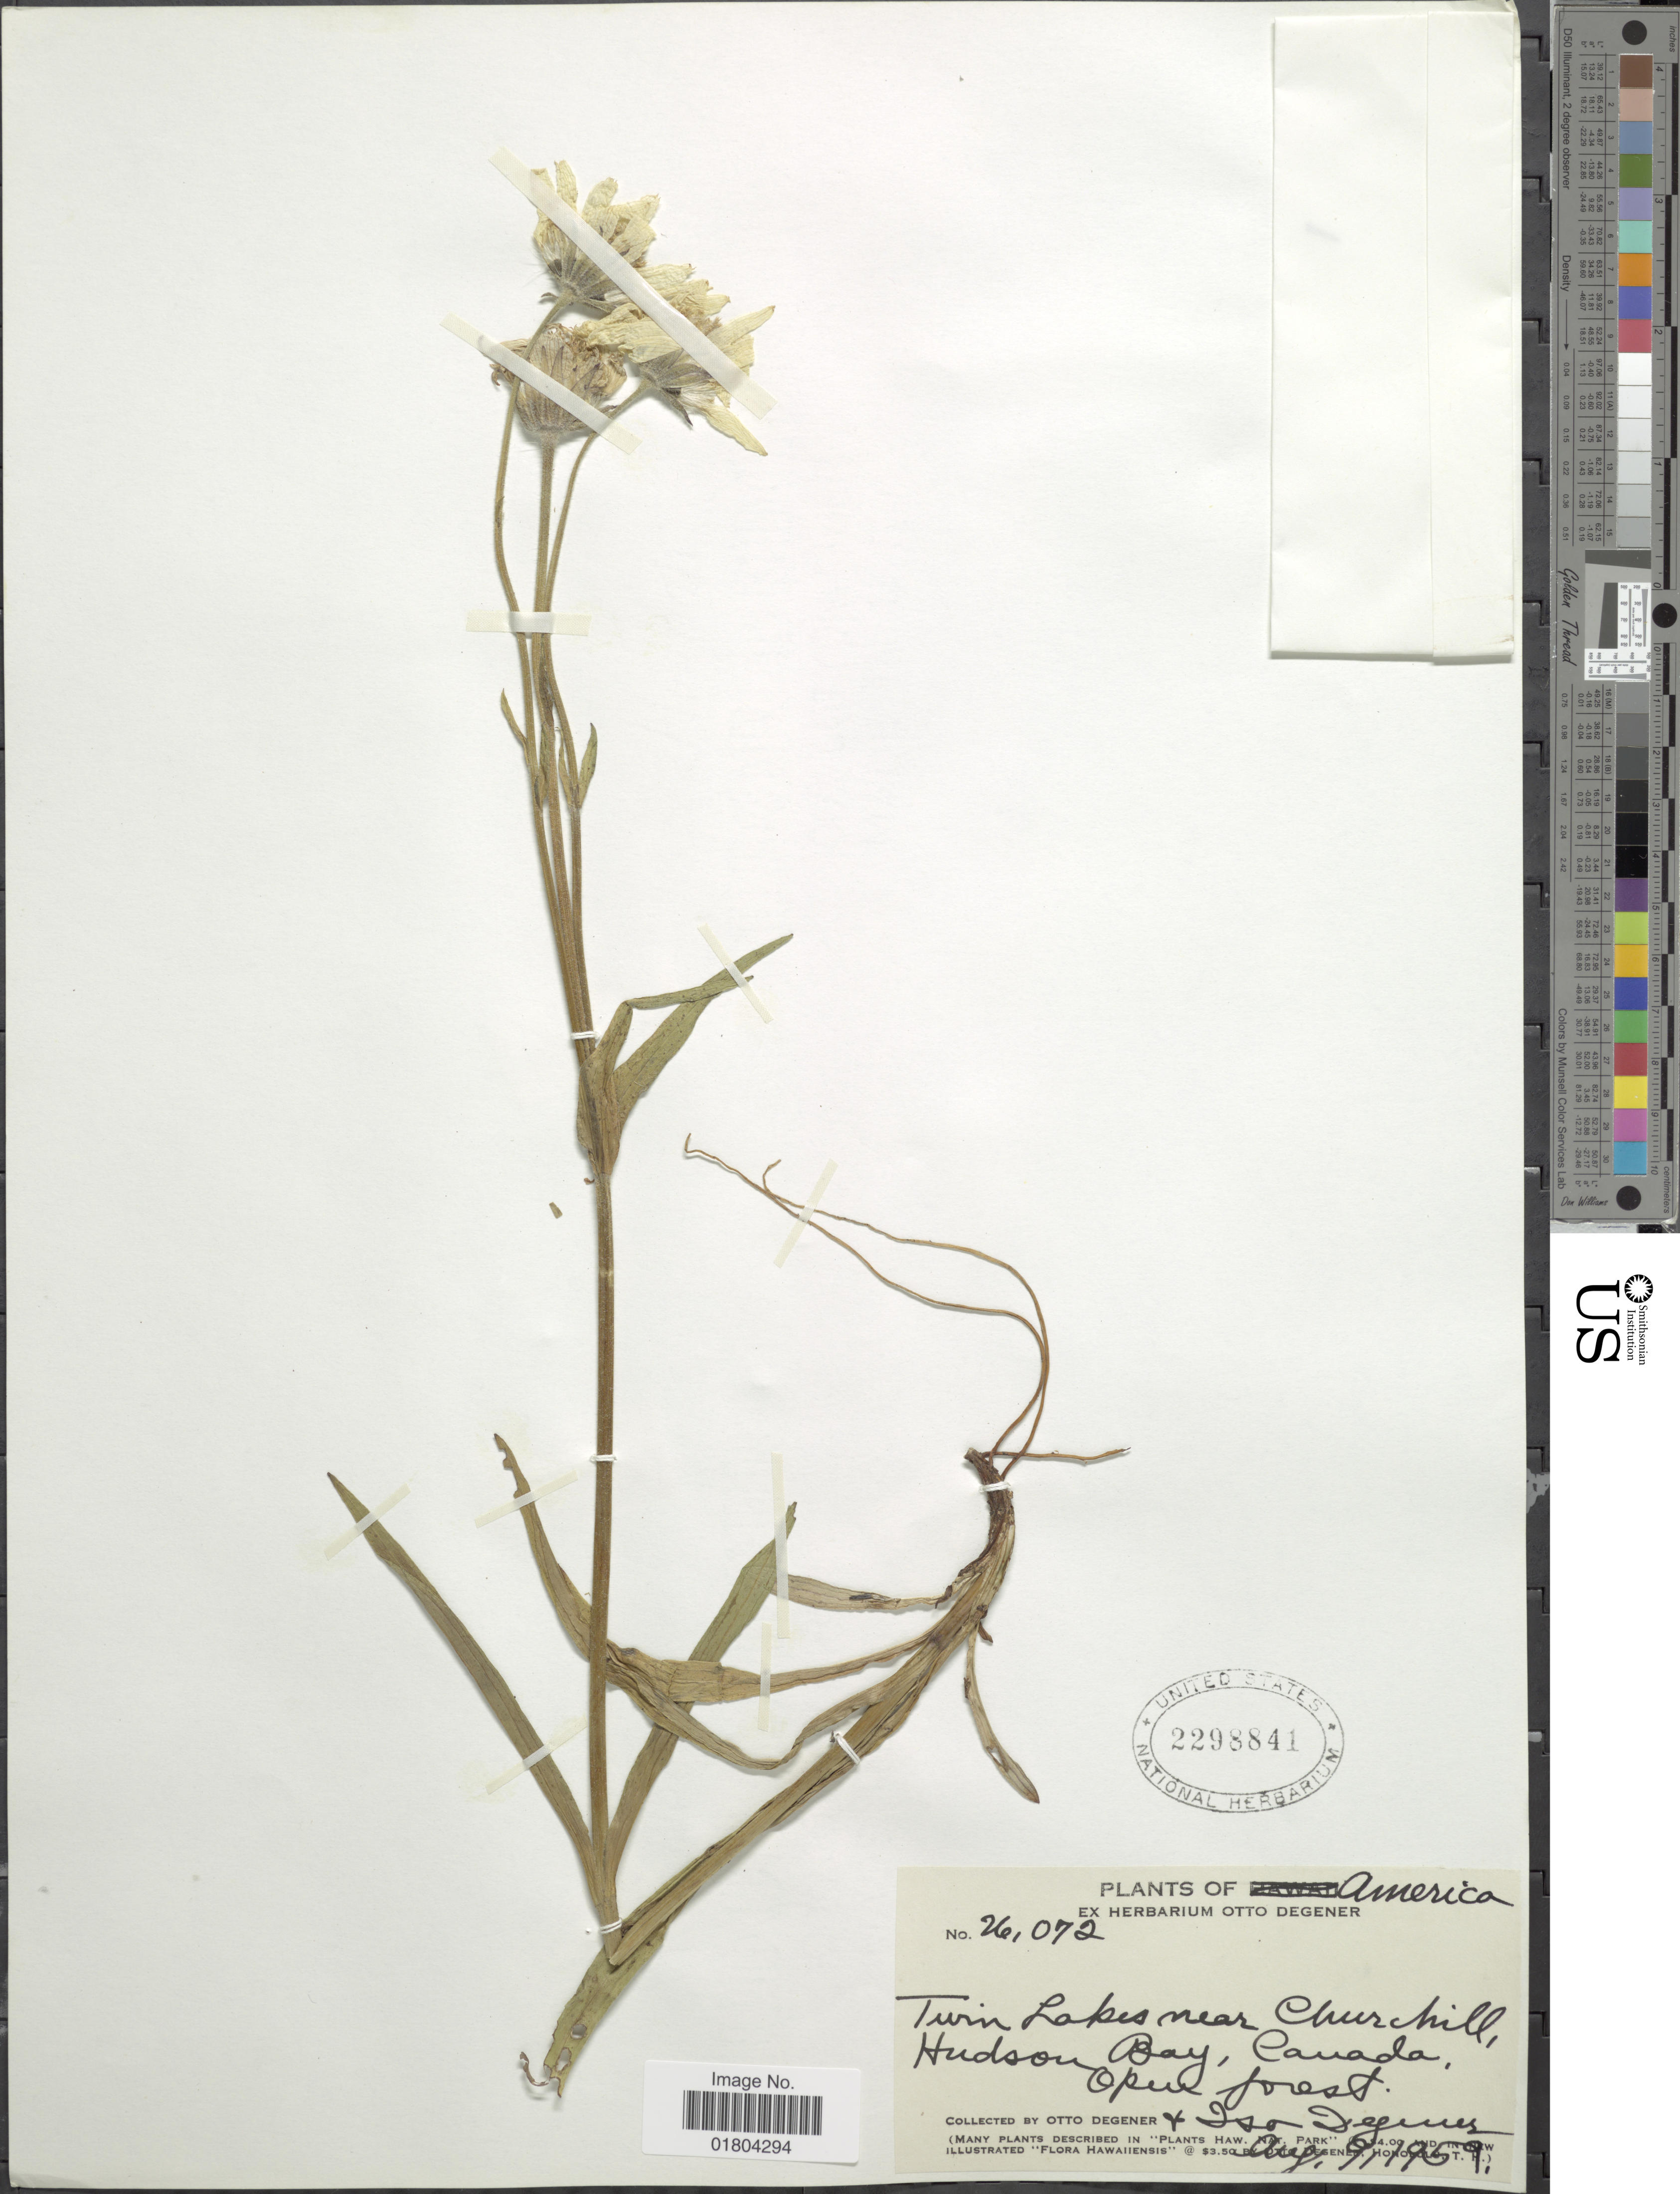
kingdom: Plantae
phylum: Tracheophyta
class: Magnoliopsida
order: Asterales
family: Asteraceae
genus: Arnica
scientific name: Arnica sp.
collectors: O. Degener & I. Degener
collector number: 26072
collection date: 1959-08-09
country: Canada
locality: America, Twin Lakes near Churchill, Hudson Bay, Open forest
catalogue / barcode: US 2298841